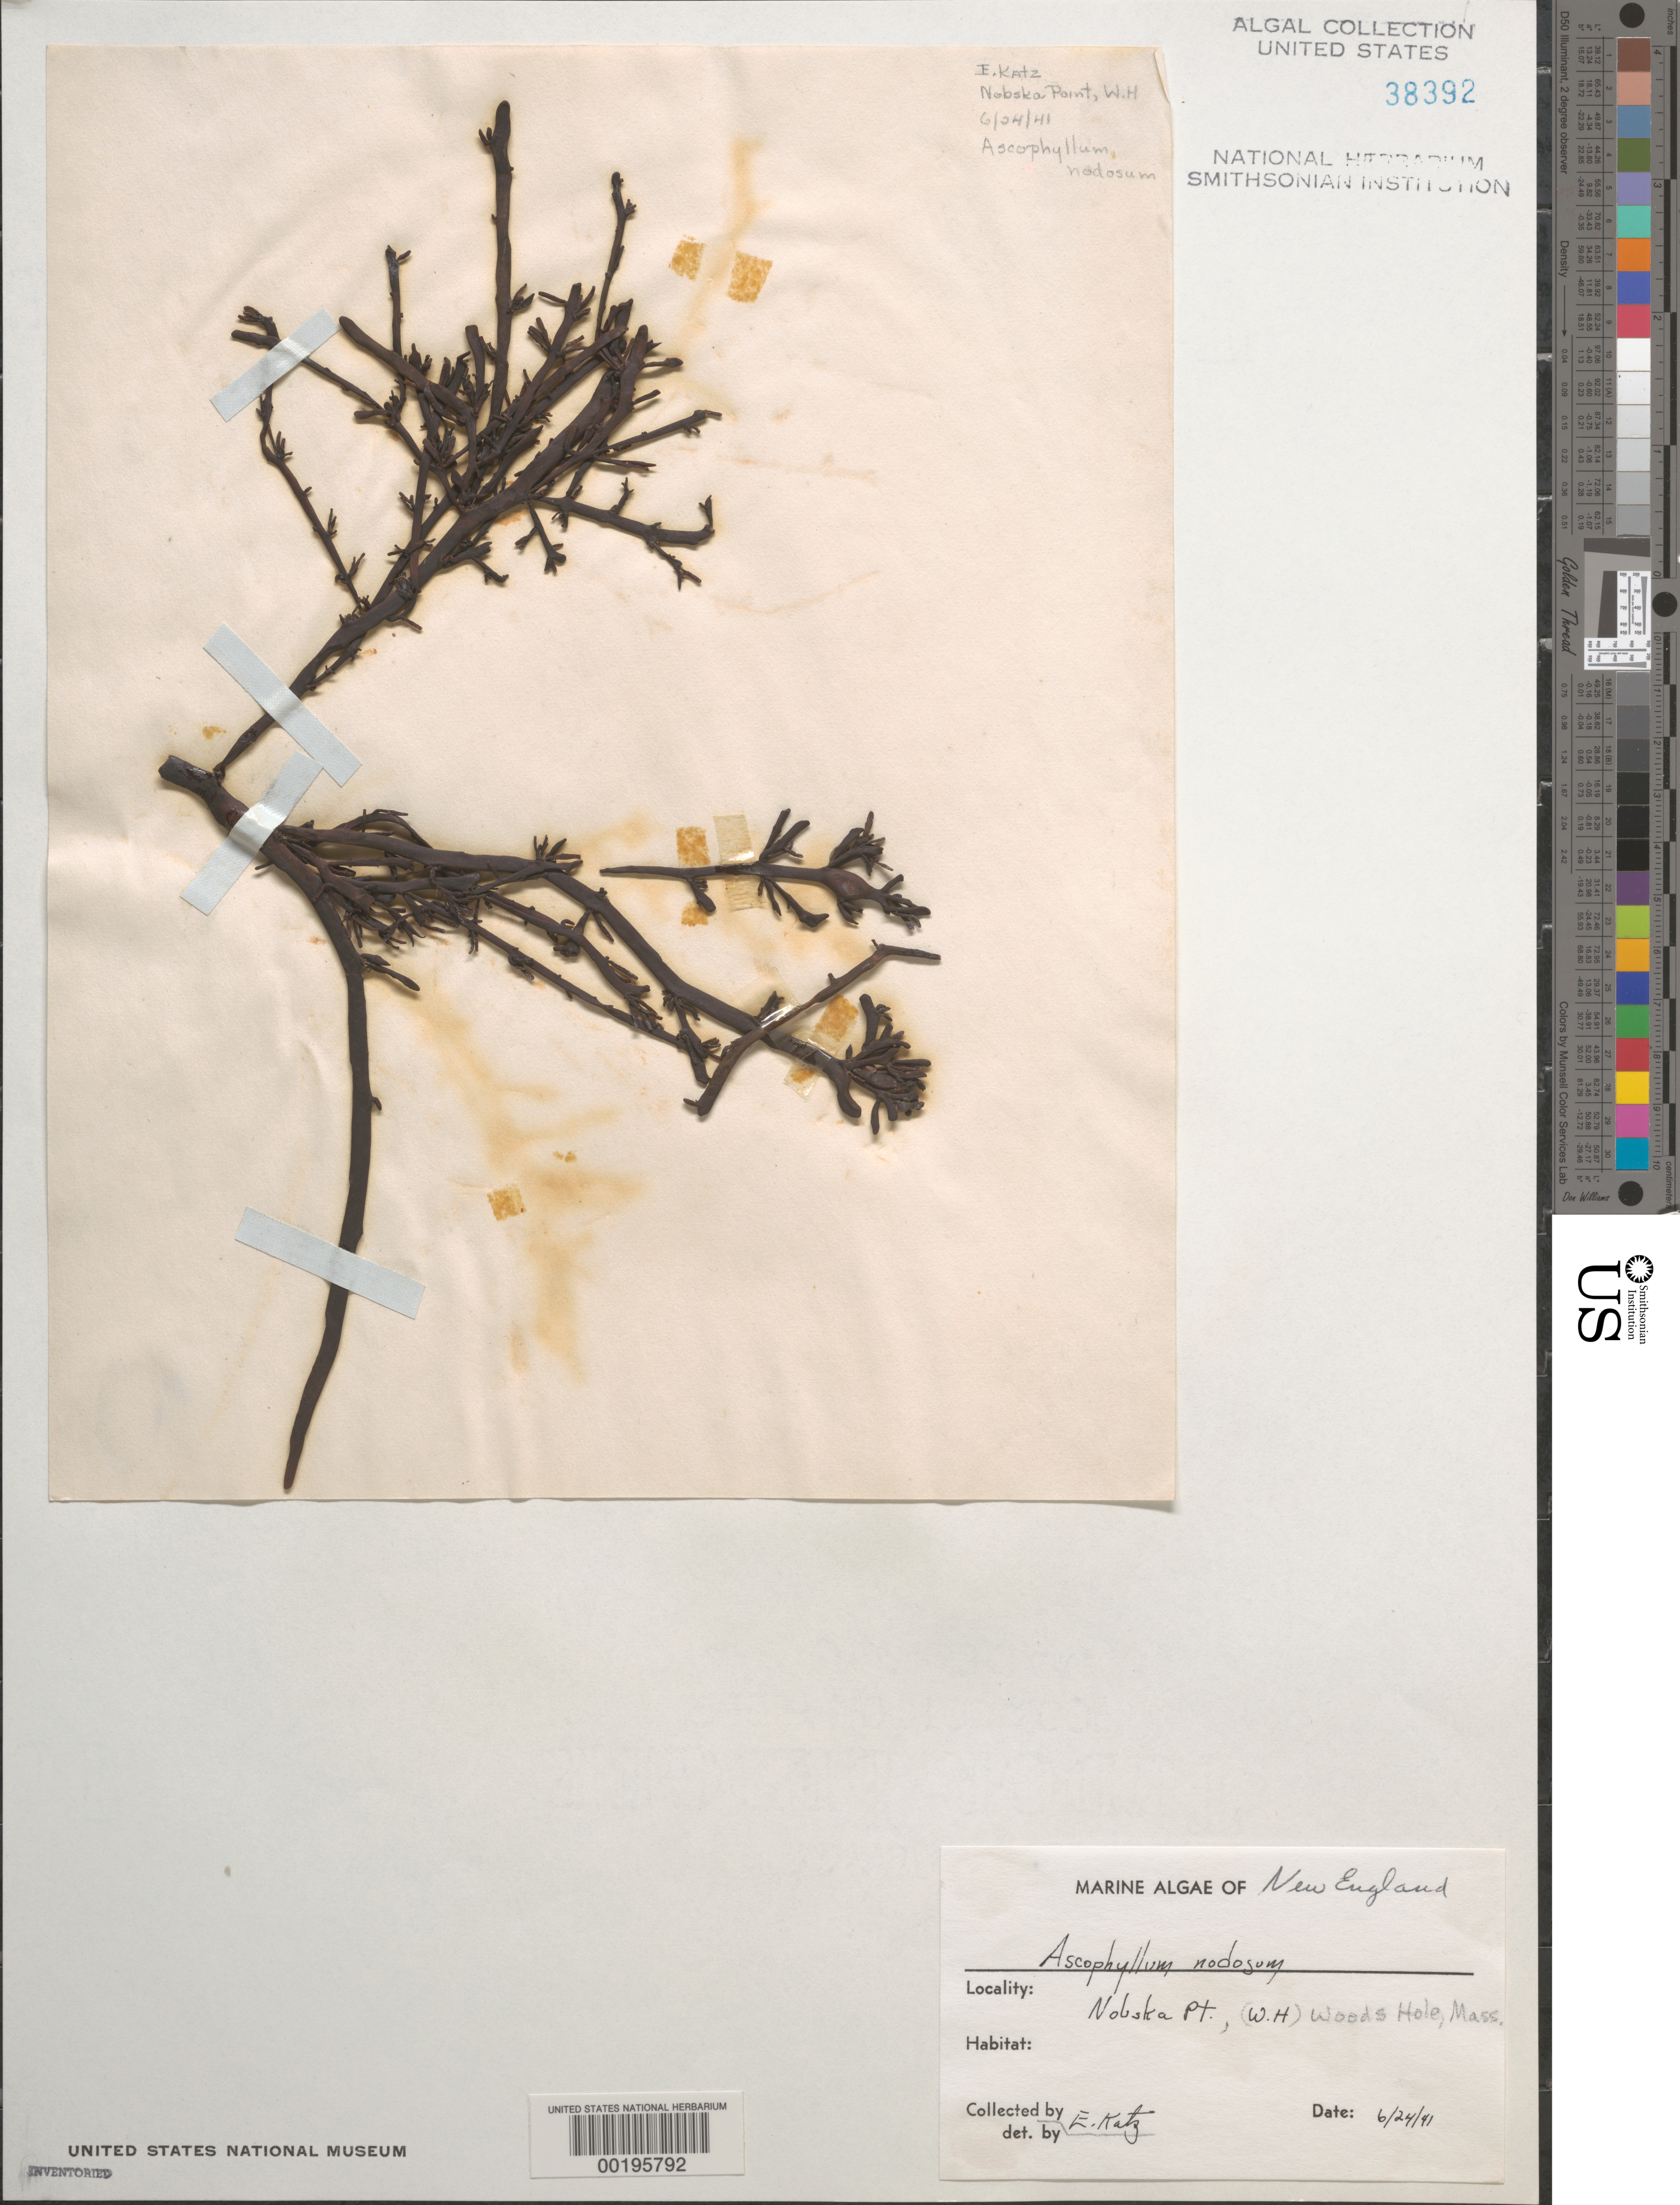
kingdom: Chromista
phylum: Ochrophyta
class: Phaeophyceae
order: Fucales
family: Fucaceae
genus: Ascophyllum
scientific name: Ascophyllum nodosum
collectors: E. Katz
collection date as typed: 24 Jun 1941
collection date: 1941-06-24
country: United States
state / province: Massachusetts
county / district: Barnstable County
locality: Woods Hole, Nobska Point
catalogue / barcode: US 38392